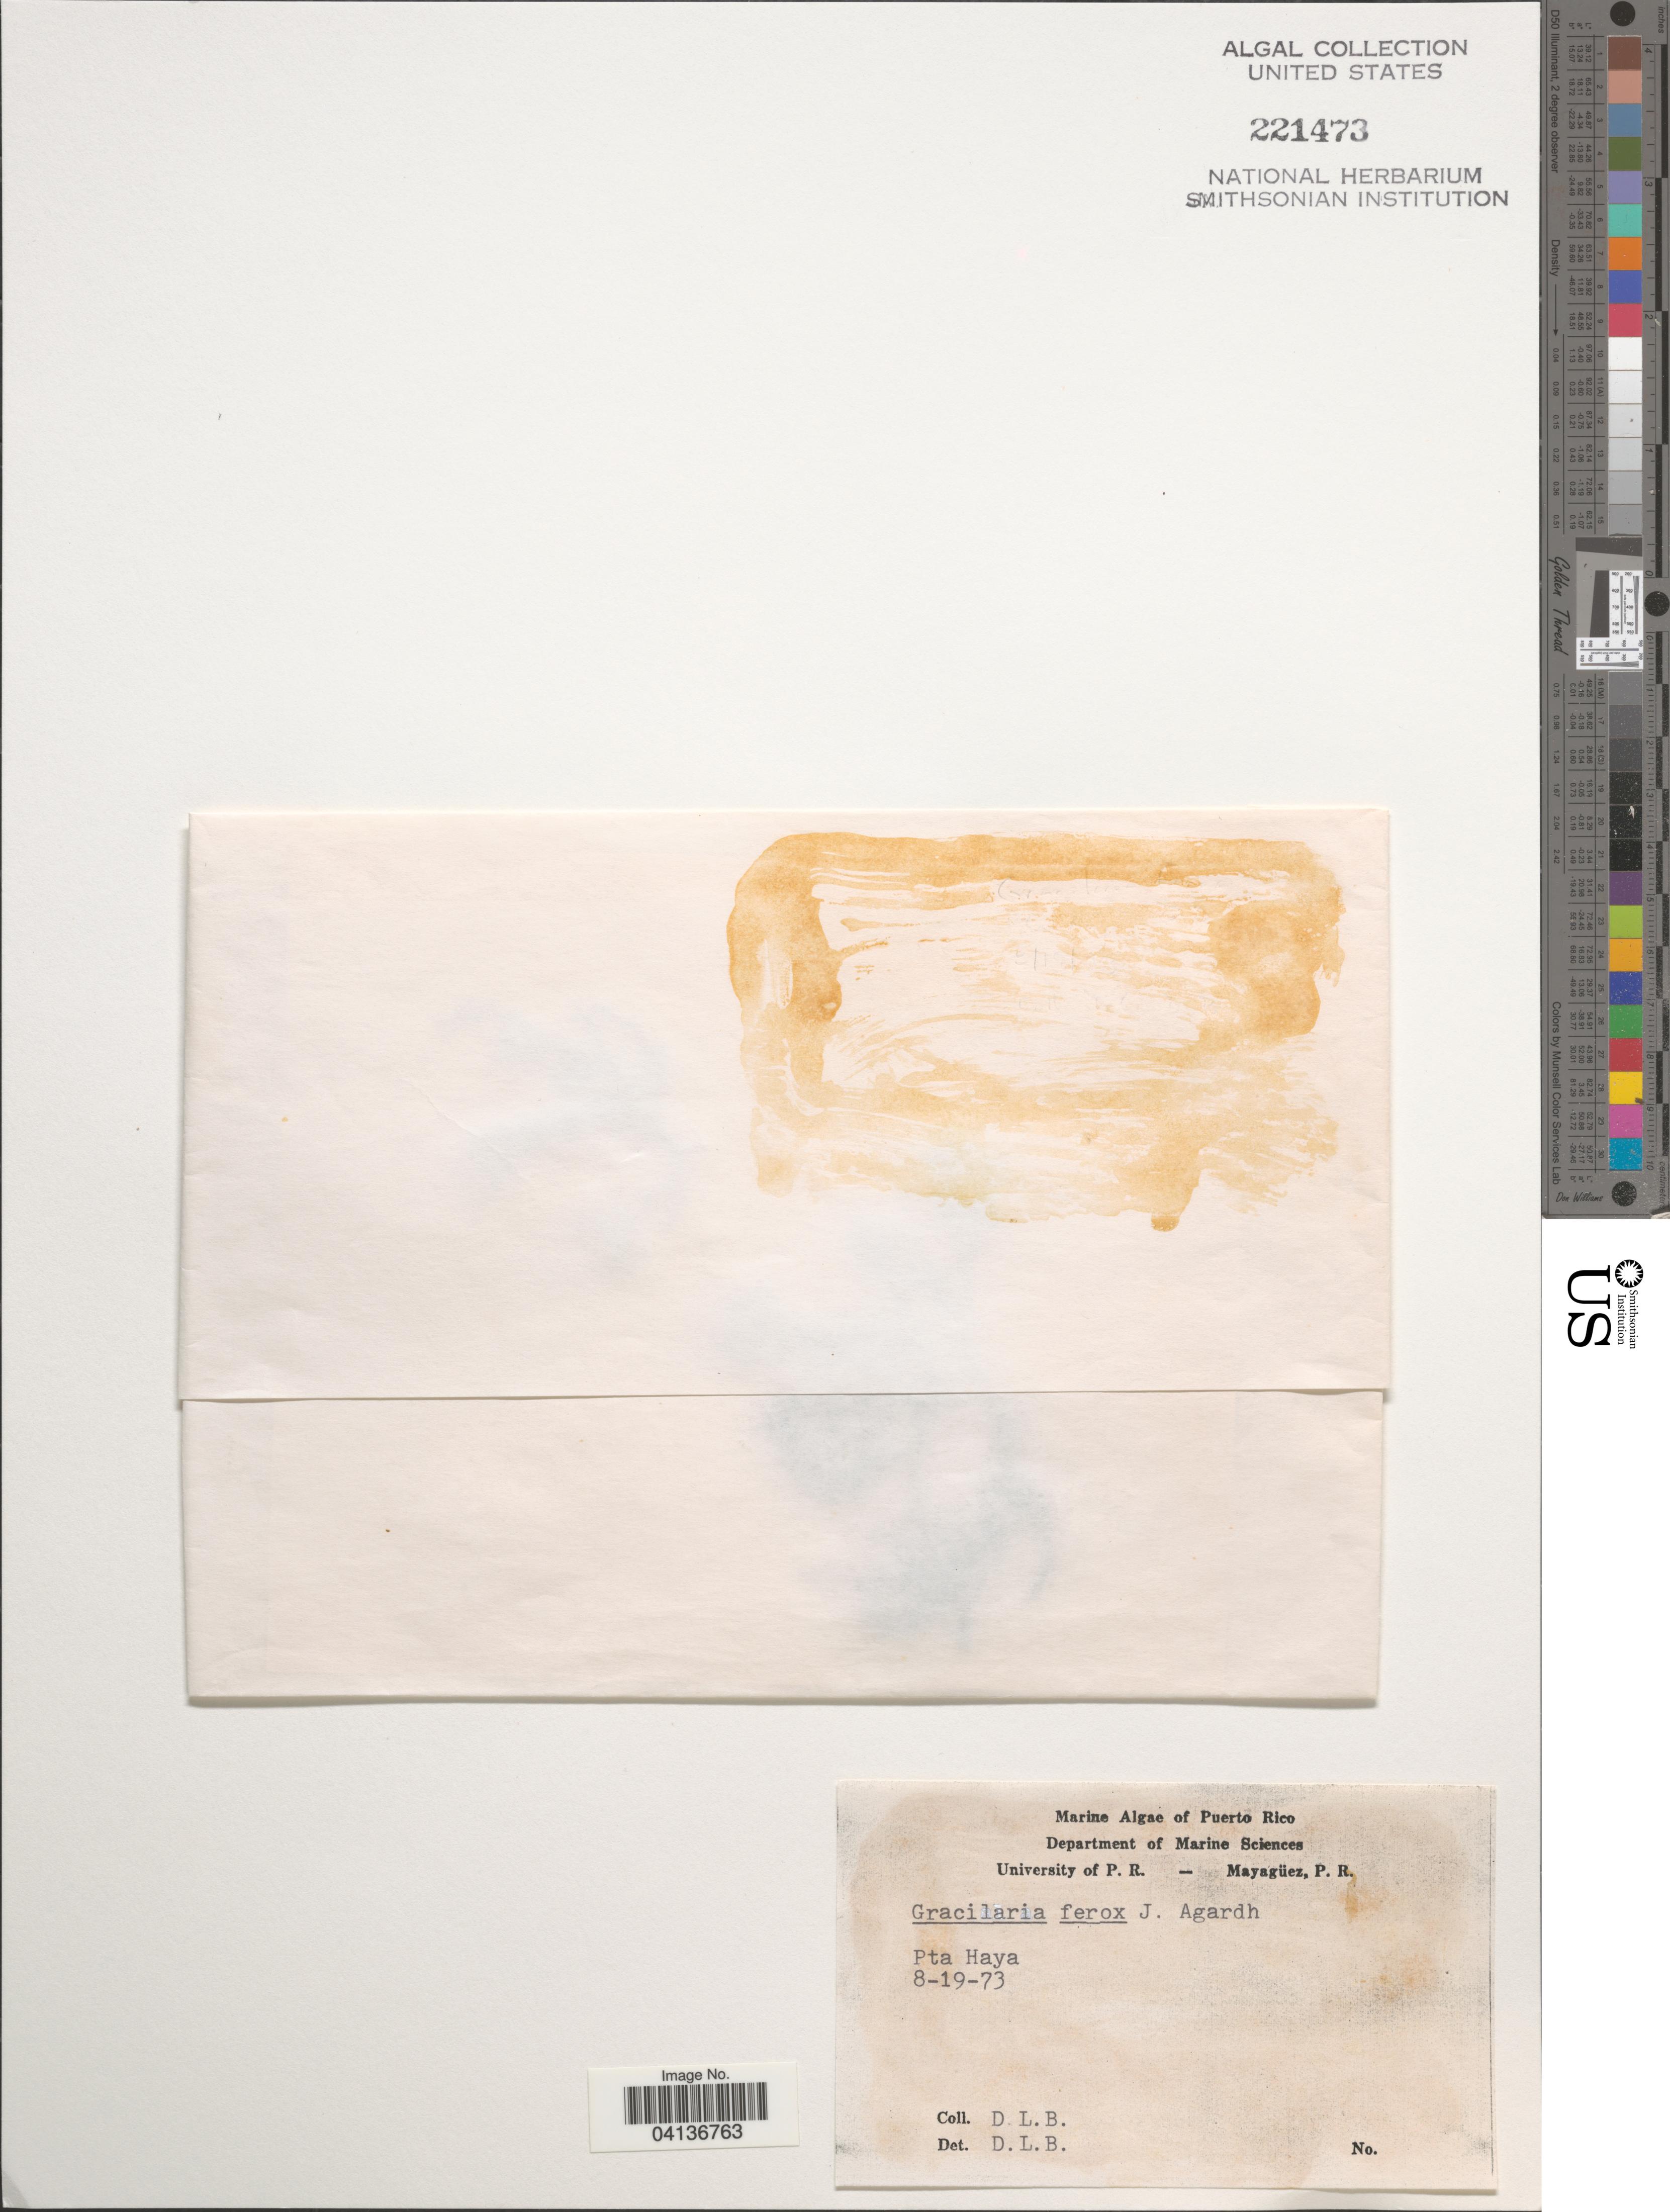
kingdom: Plantae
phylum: Rhodophyta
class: Florideophyceae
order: Gracilariales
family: Gracilariaceae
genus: Gracilaria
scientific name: Gracilaria ferox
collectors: D. L. B.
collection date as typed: Transcribed d/m/y: 19/8/73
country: Puerto Rico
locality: Pta Haya.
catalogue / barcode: US 221473